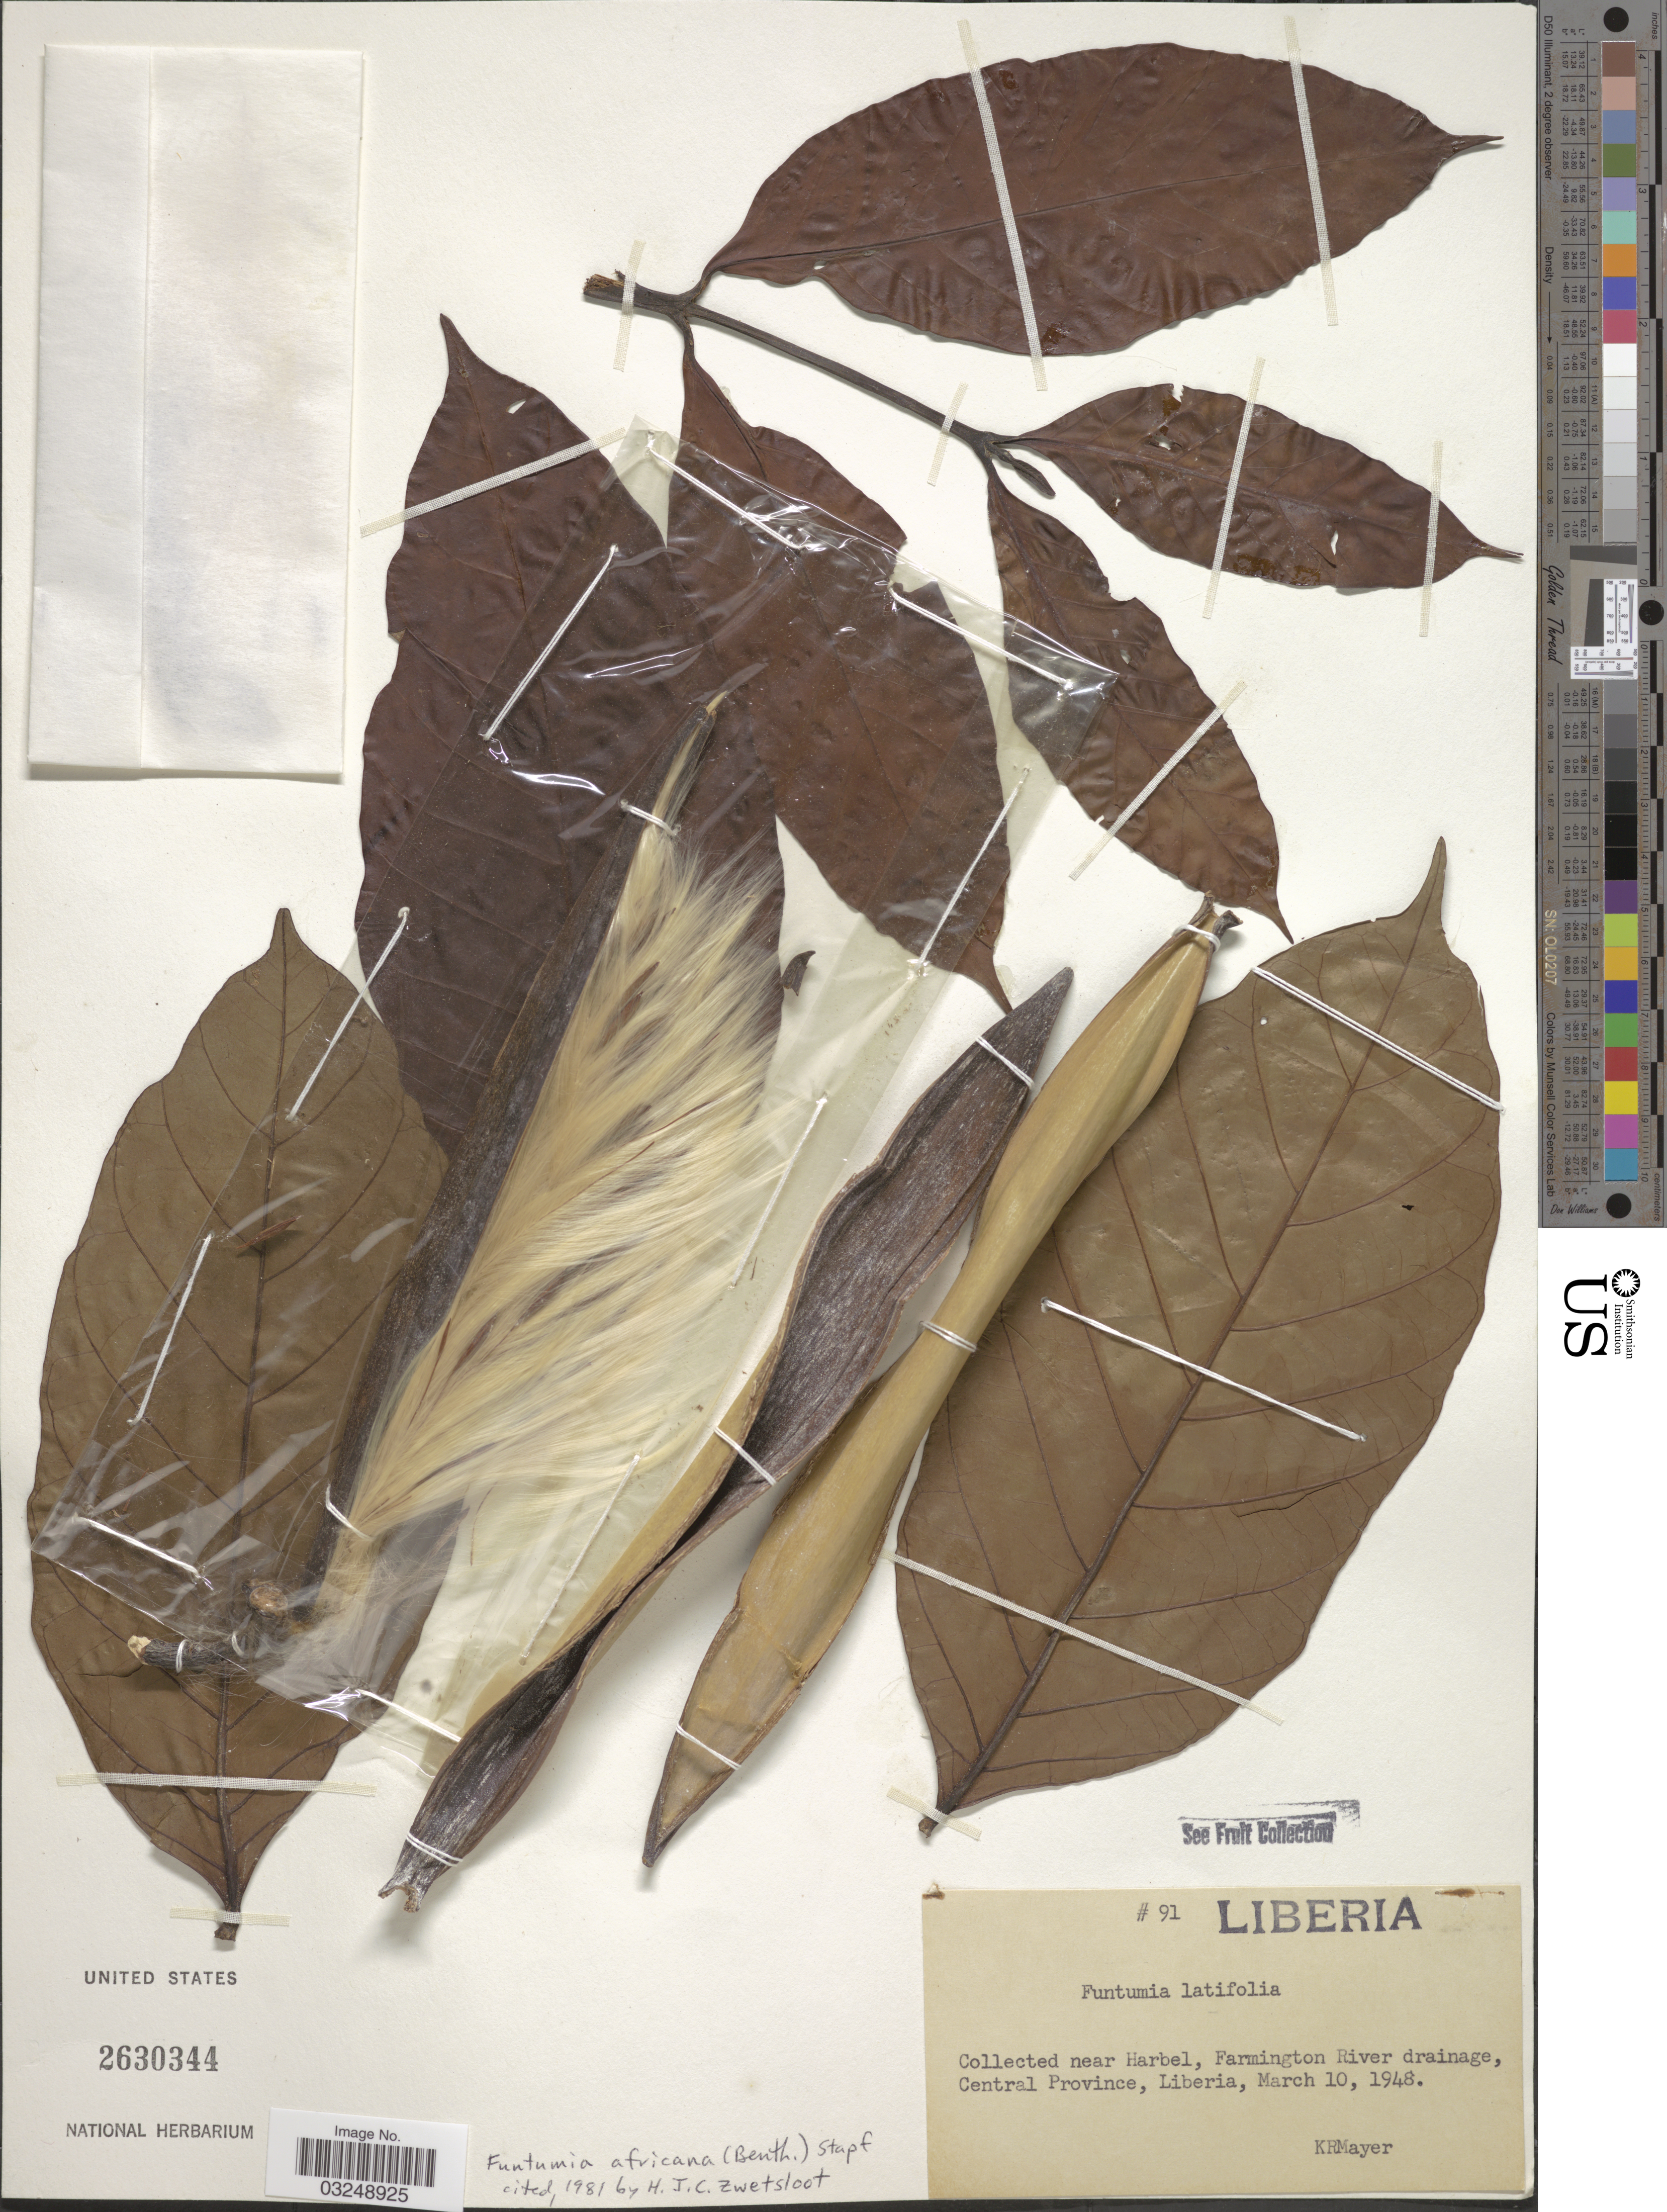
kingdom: Plantae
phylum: Tracheophyta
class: Magnoliopsida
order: Gentianales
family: Apocynaceae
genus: Funtumia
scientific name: Funtumia africana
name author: (Benth.) Stapf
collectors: K. R. Mayer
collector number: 91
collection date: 1948-03-10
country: Liberia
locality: Near Harbel, Farmington River drainage, Central Province.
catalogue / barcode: US 2630344